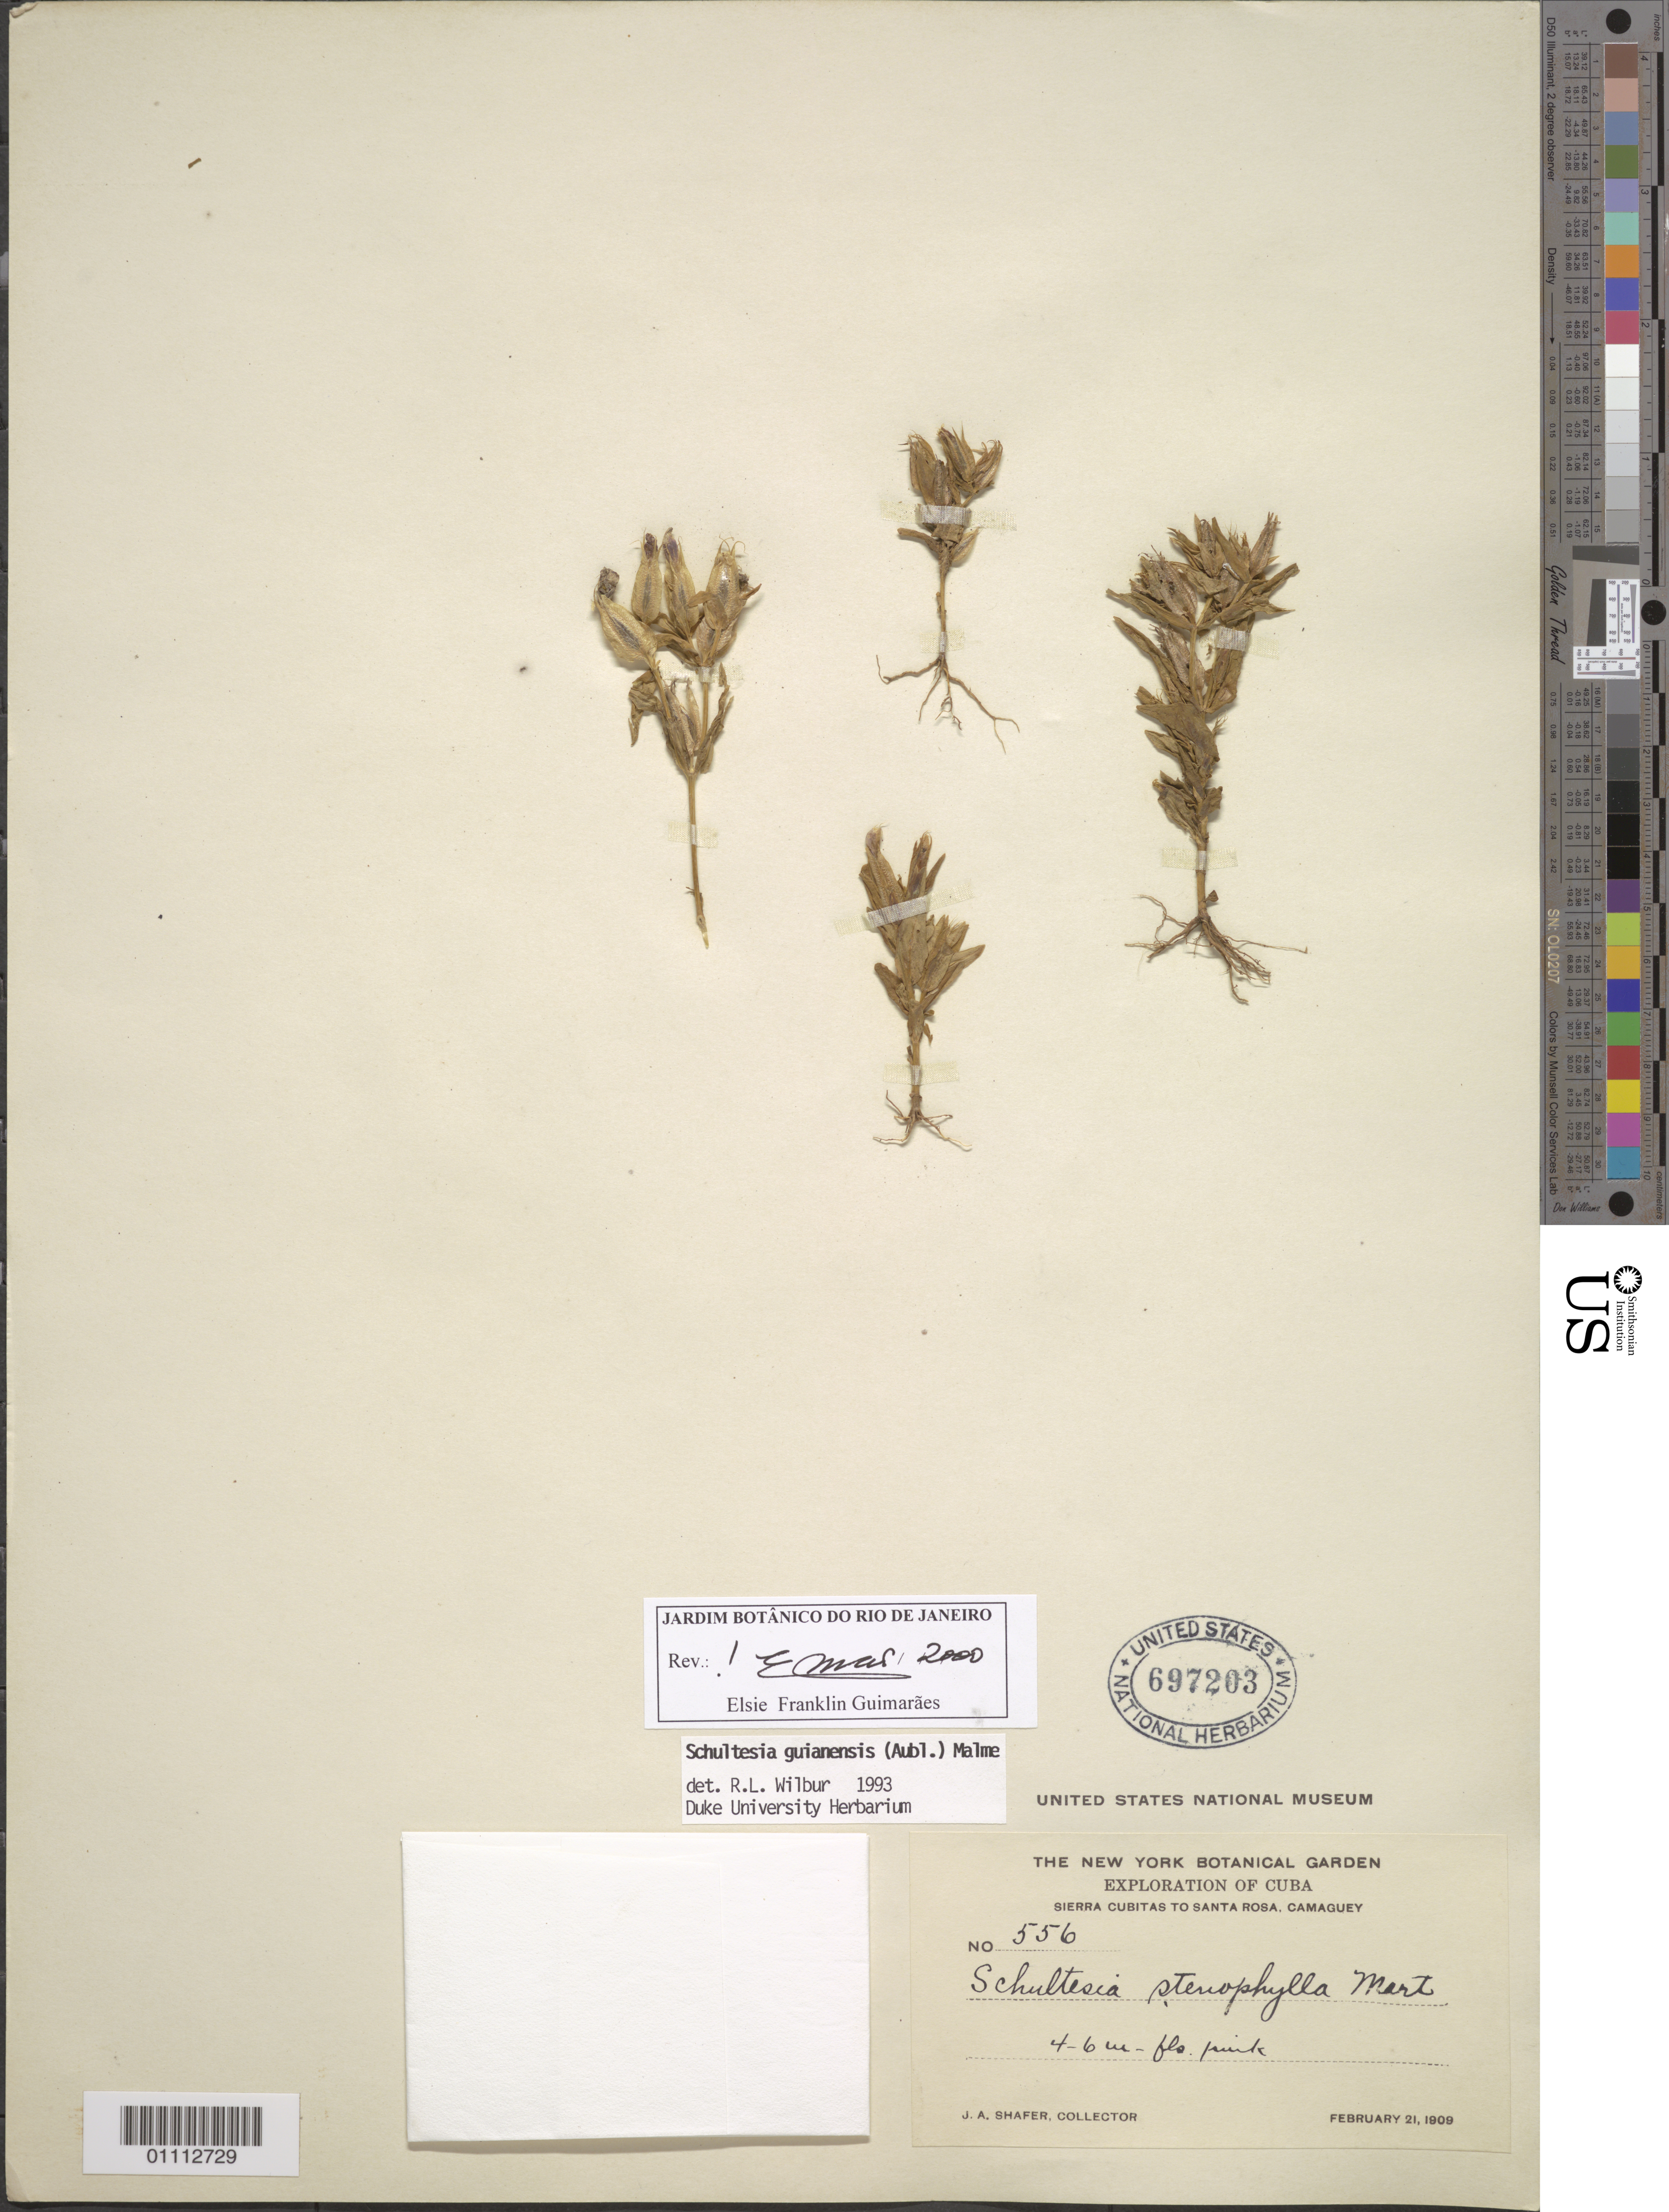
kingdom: Plantae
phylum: Tracheophyta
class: Magnoliopsida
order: Gentianales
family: Gentianaceae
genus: Schultesia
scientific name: Schultesia guianensis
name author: (Aubl.) Malme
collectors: J. A. Shafer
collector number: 556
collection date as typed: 21 Feb 1909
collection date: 1909-02-21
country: Cuba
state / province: Camagüey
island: Cuba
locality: Sierra Cubitas to Santa Rosa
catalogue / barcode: US 697203